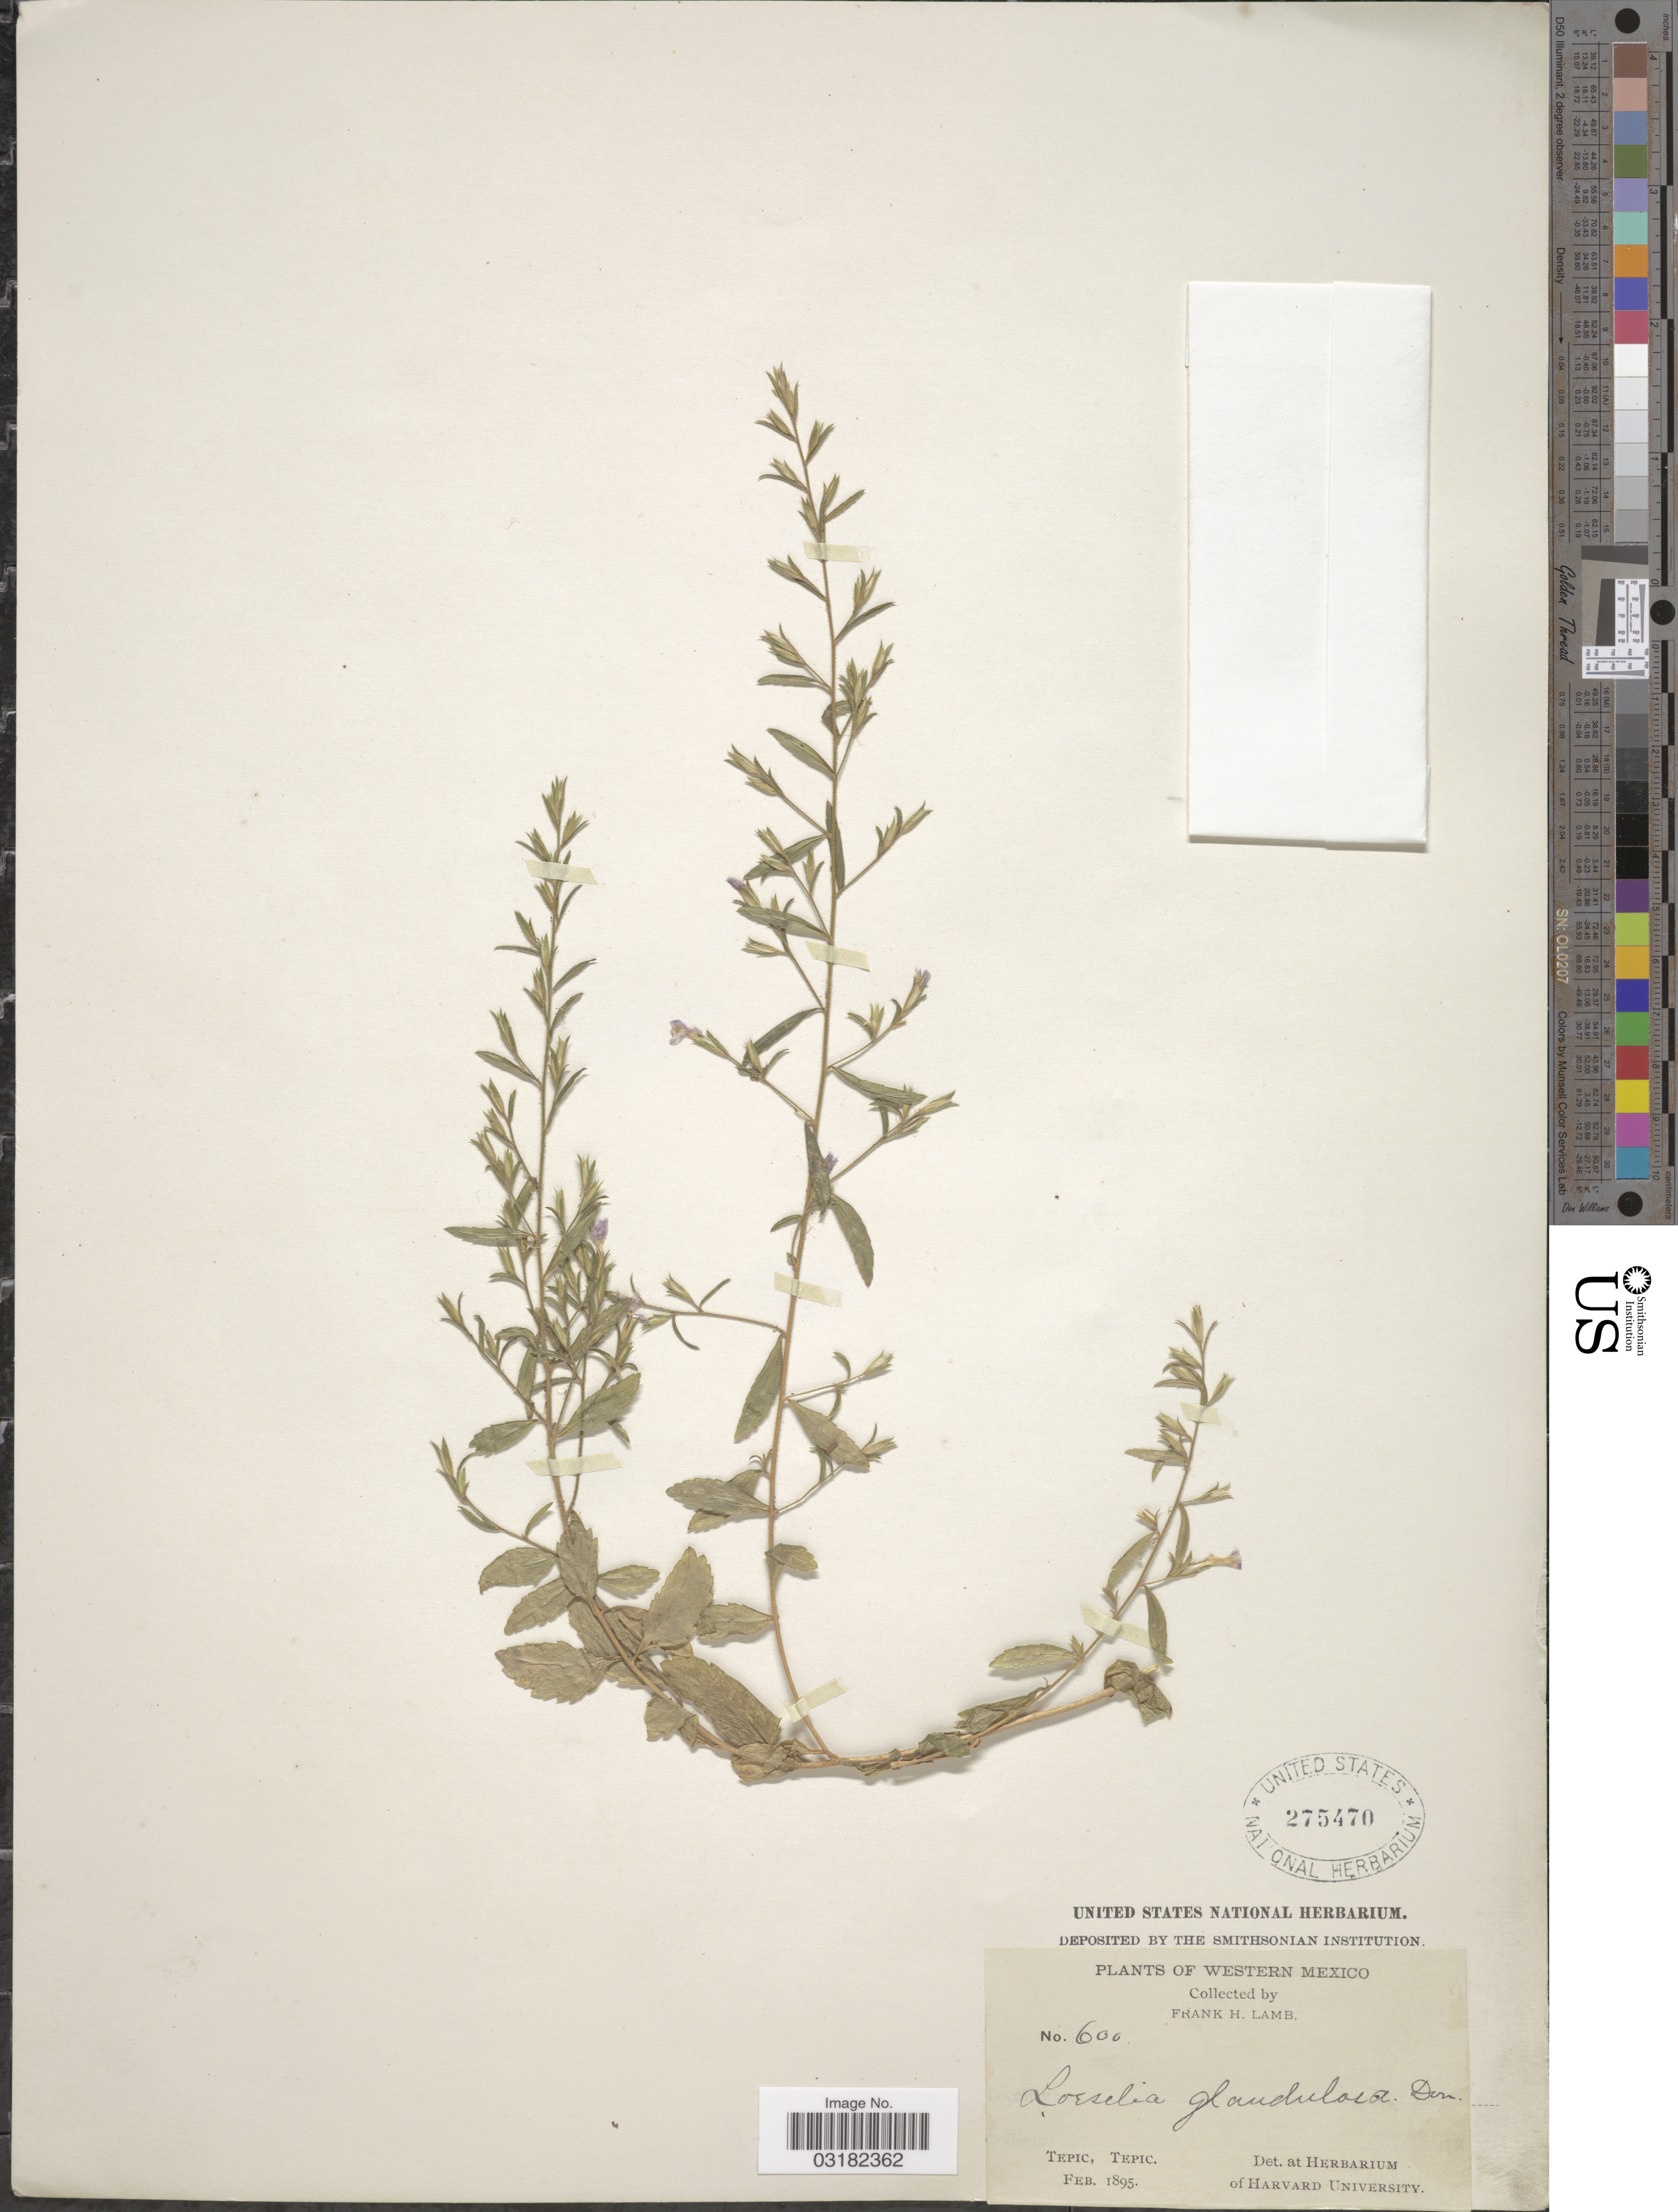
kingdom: Plantae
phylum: Tracheophyta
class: Magnoliopsida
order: Ericales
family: Polemoniaceae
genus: Loeselia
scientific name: Loeselia glandulosa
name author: (Cav.) G. Don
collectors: F. H. Lamb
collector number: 600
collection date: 1895-02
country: Mexico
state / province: Nayarit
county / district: Tepic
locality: Tepic Mun., Tepic Territory [now Nayarit].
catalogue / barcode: US 275470